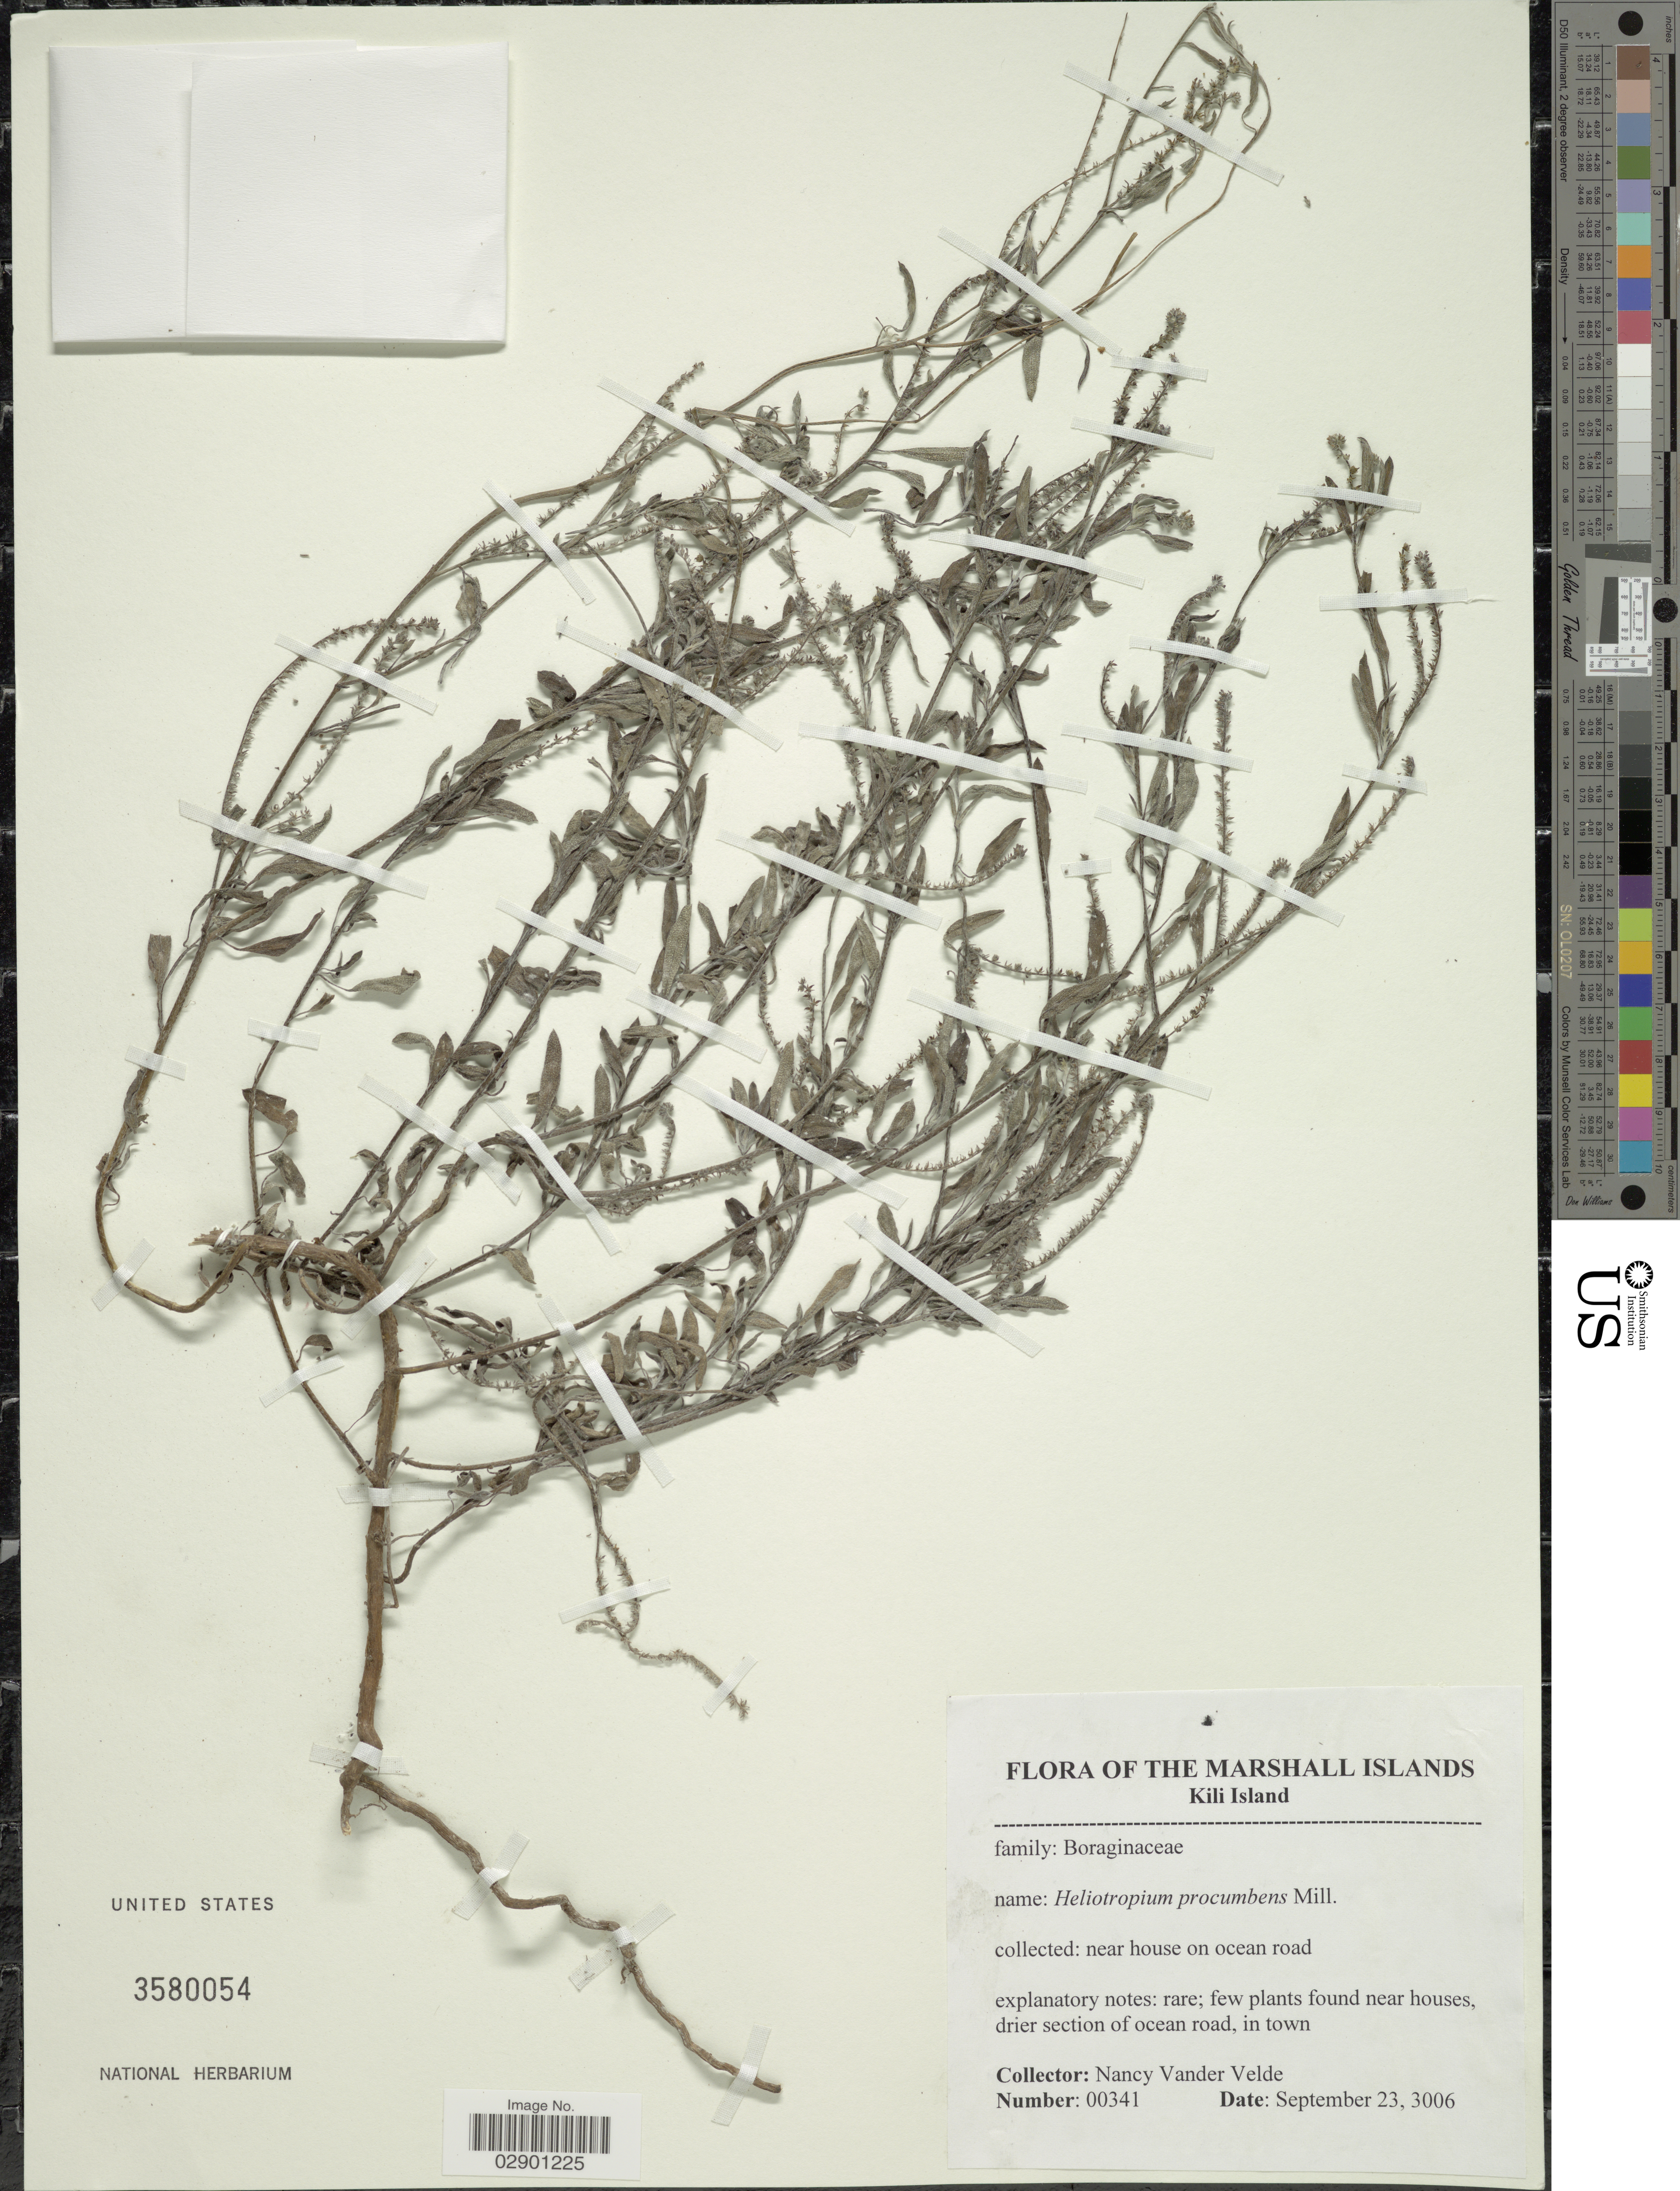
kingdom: Plantae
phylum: Tracheophyta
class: Magnoliopsida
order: Boraginales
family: Heliotropiaceae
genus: Heliotropium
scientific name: Heliotropium procumbens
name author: Mill.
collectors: N. Vander Velde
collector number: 00341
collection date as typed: September 23, 3006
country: Marshall Islands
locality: Kili Island. Near house on ocean road.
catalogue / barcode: US 3580054